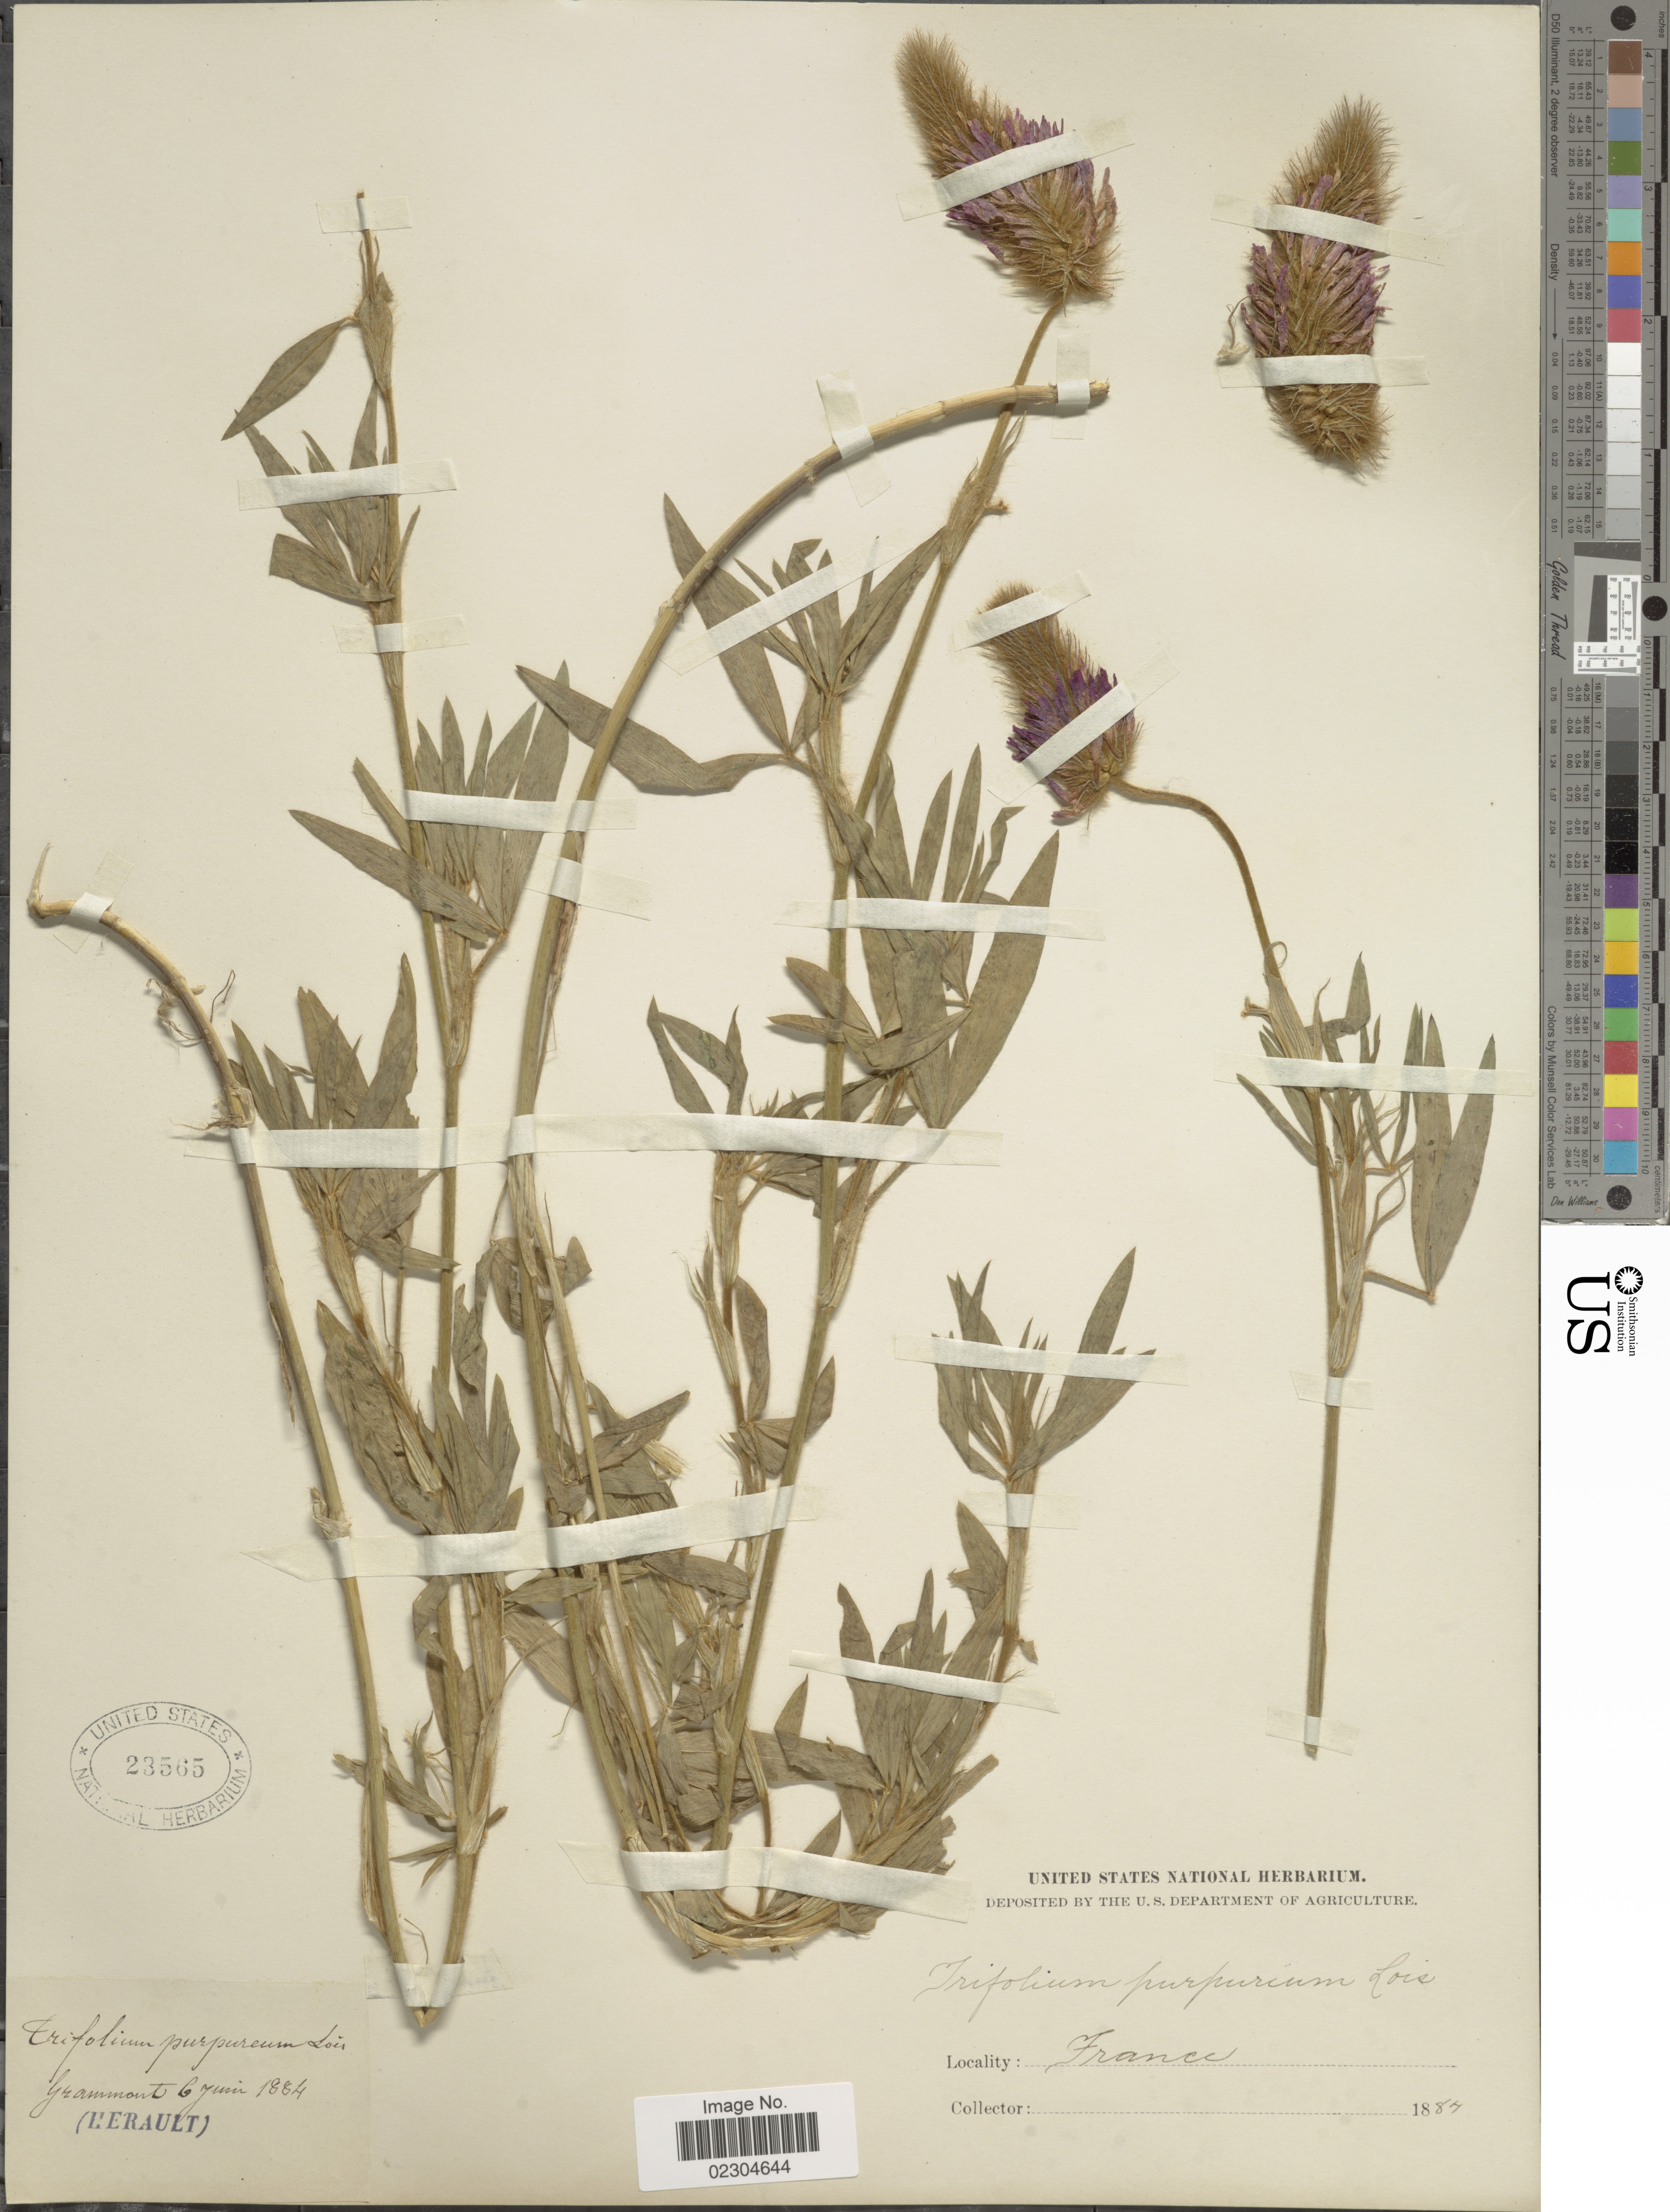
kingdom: Plantae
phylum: Tracheophyta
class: Magnoliopsida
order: Fabales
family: Fabaceae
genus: Trifolium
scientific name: Trifolium purpureum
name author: Loisel.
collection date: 1884-06-06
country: France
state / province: Occitanie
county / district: Hérault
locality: Grammont, France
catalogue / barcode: US 23565